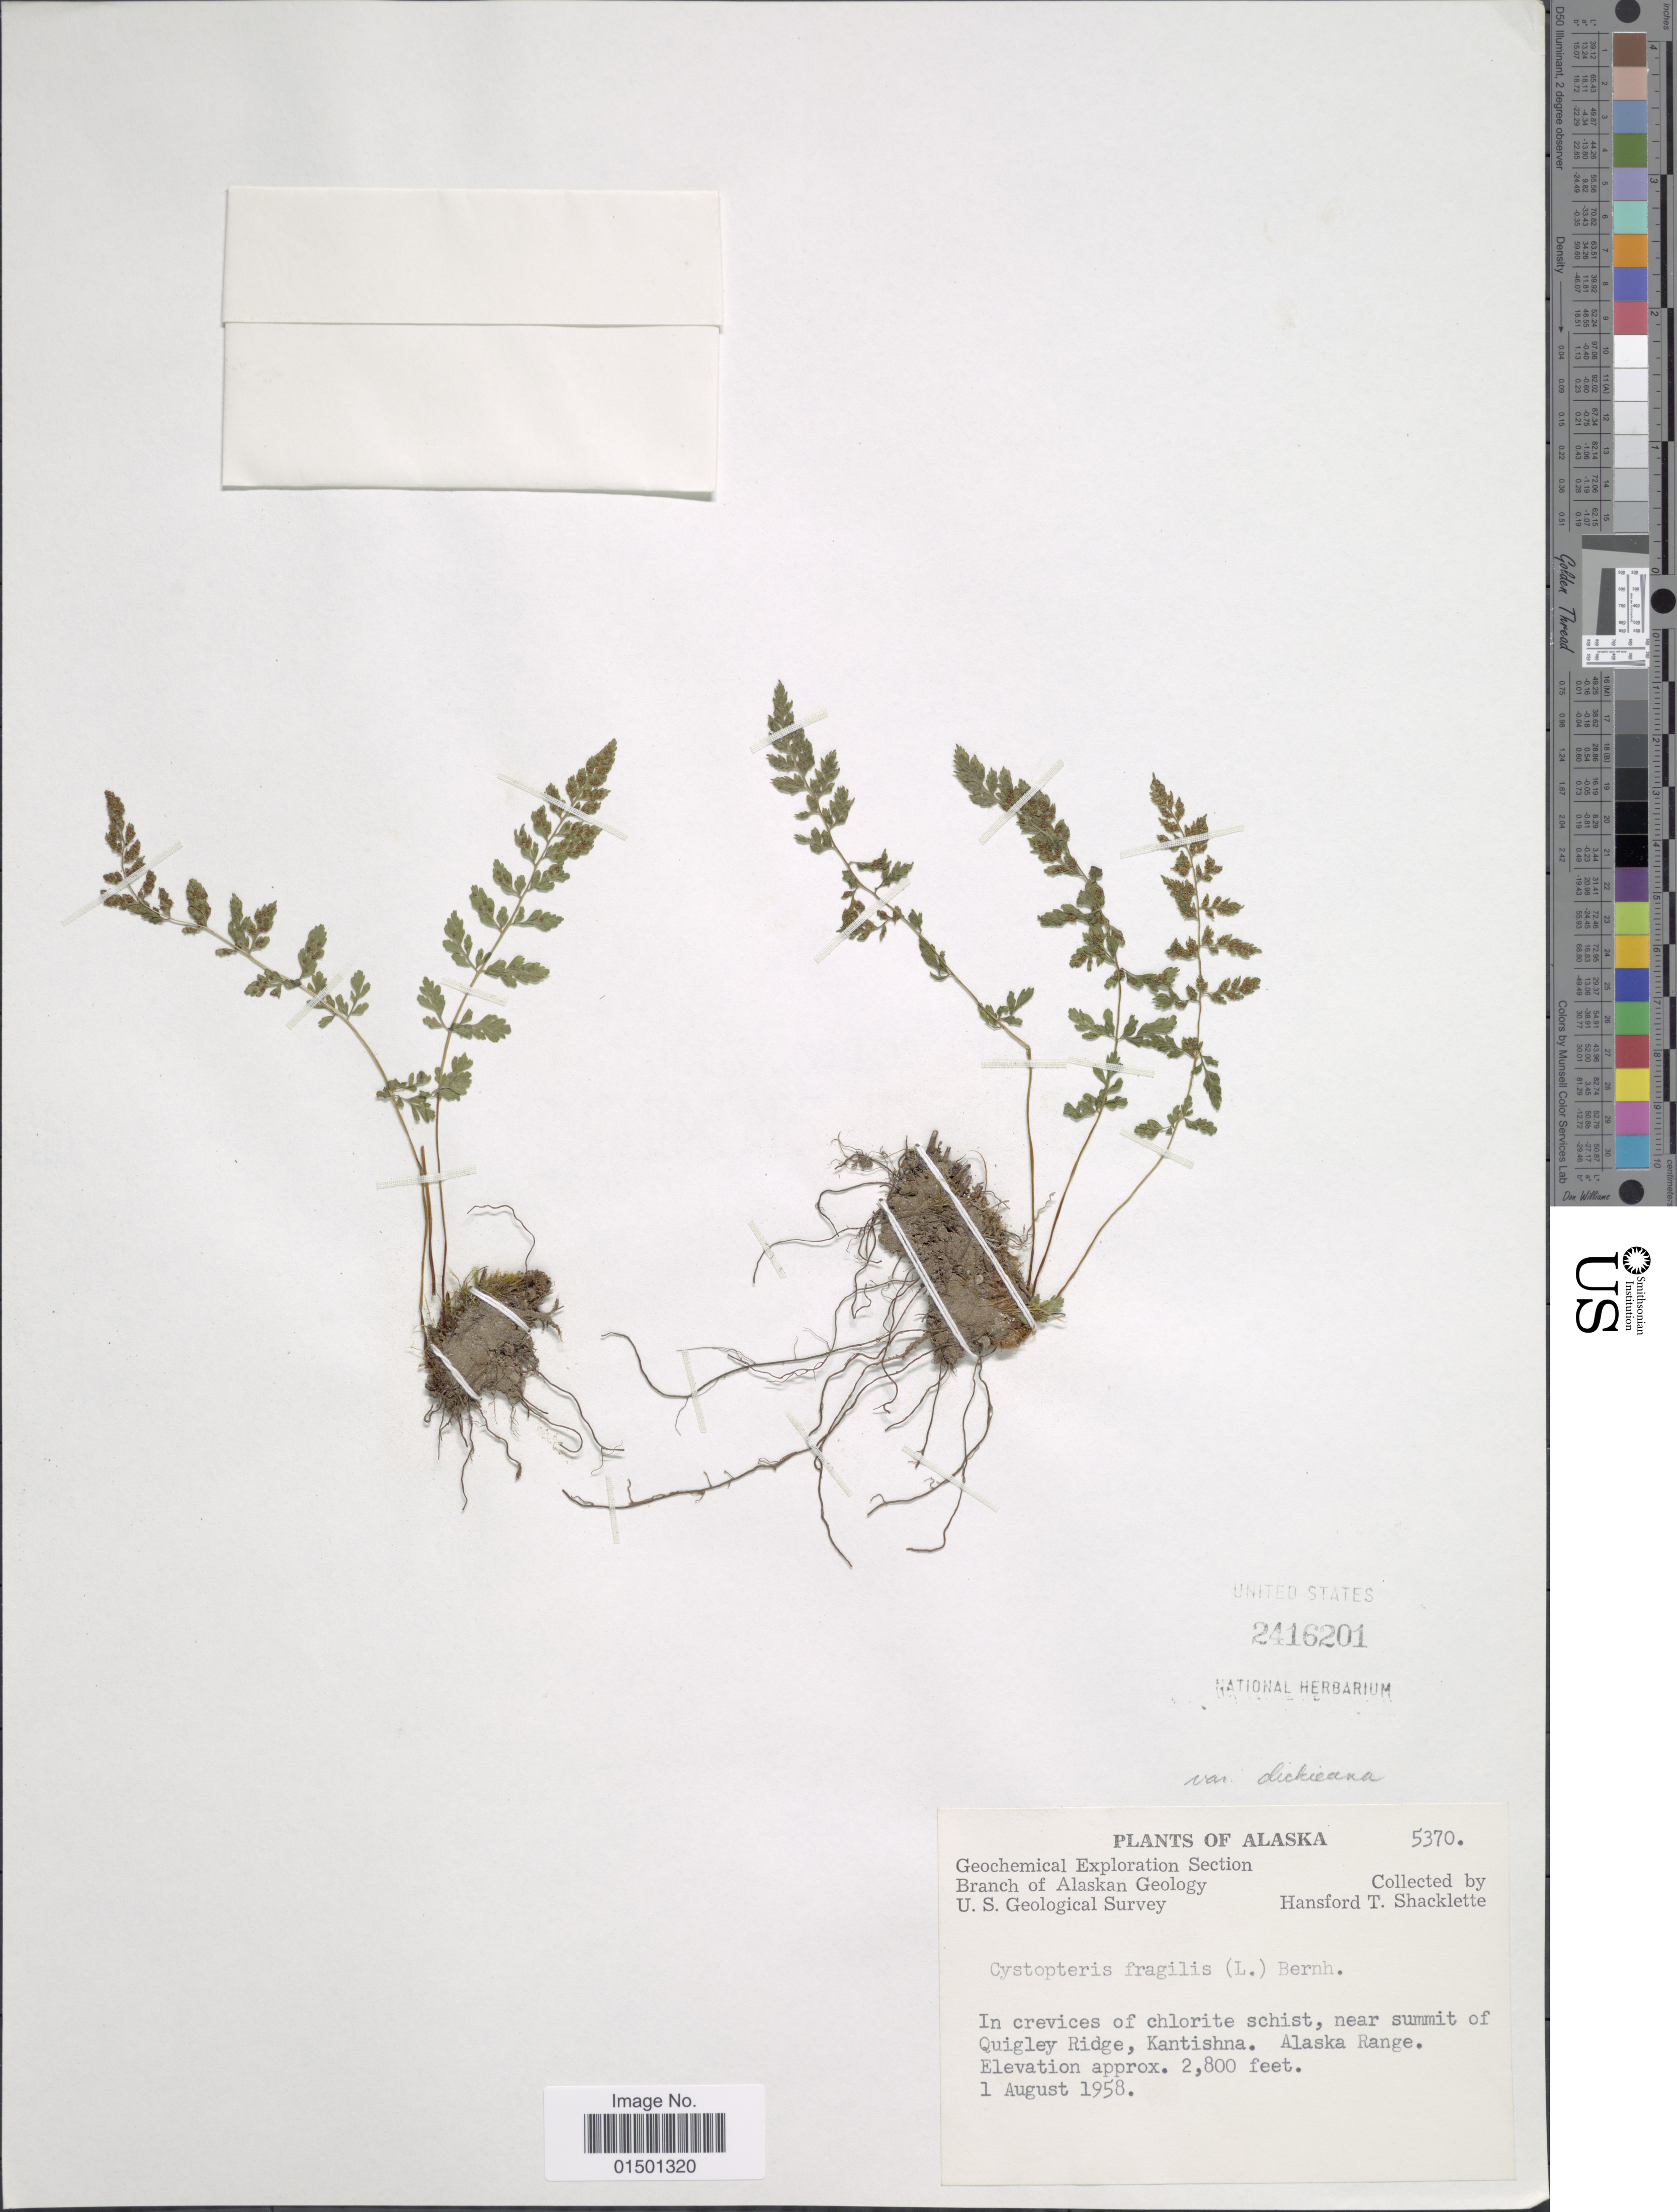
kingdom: Plantae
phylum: Tracheophyta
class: Polypodiopsida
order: Polypodiales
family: Cystopteridaceae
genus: Cystopteris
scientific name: Cystopteris fragilis var. dickieana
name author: B. Boivin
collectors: H. Shacklette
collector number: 5370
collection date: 1958-08-01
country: United States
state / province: Alaska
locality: Near summit of Quigley Ridge, Kantishna, Alaska Range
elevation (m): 853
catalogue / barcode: US 2416201